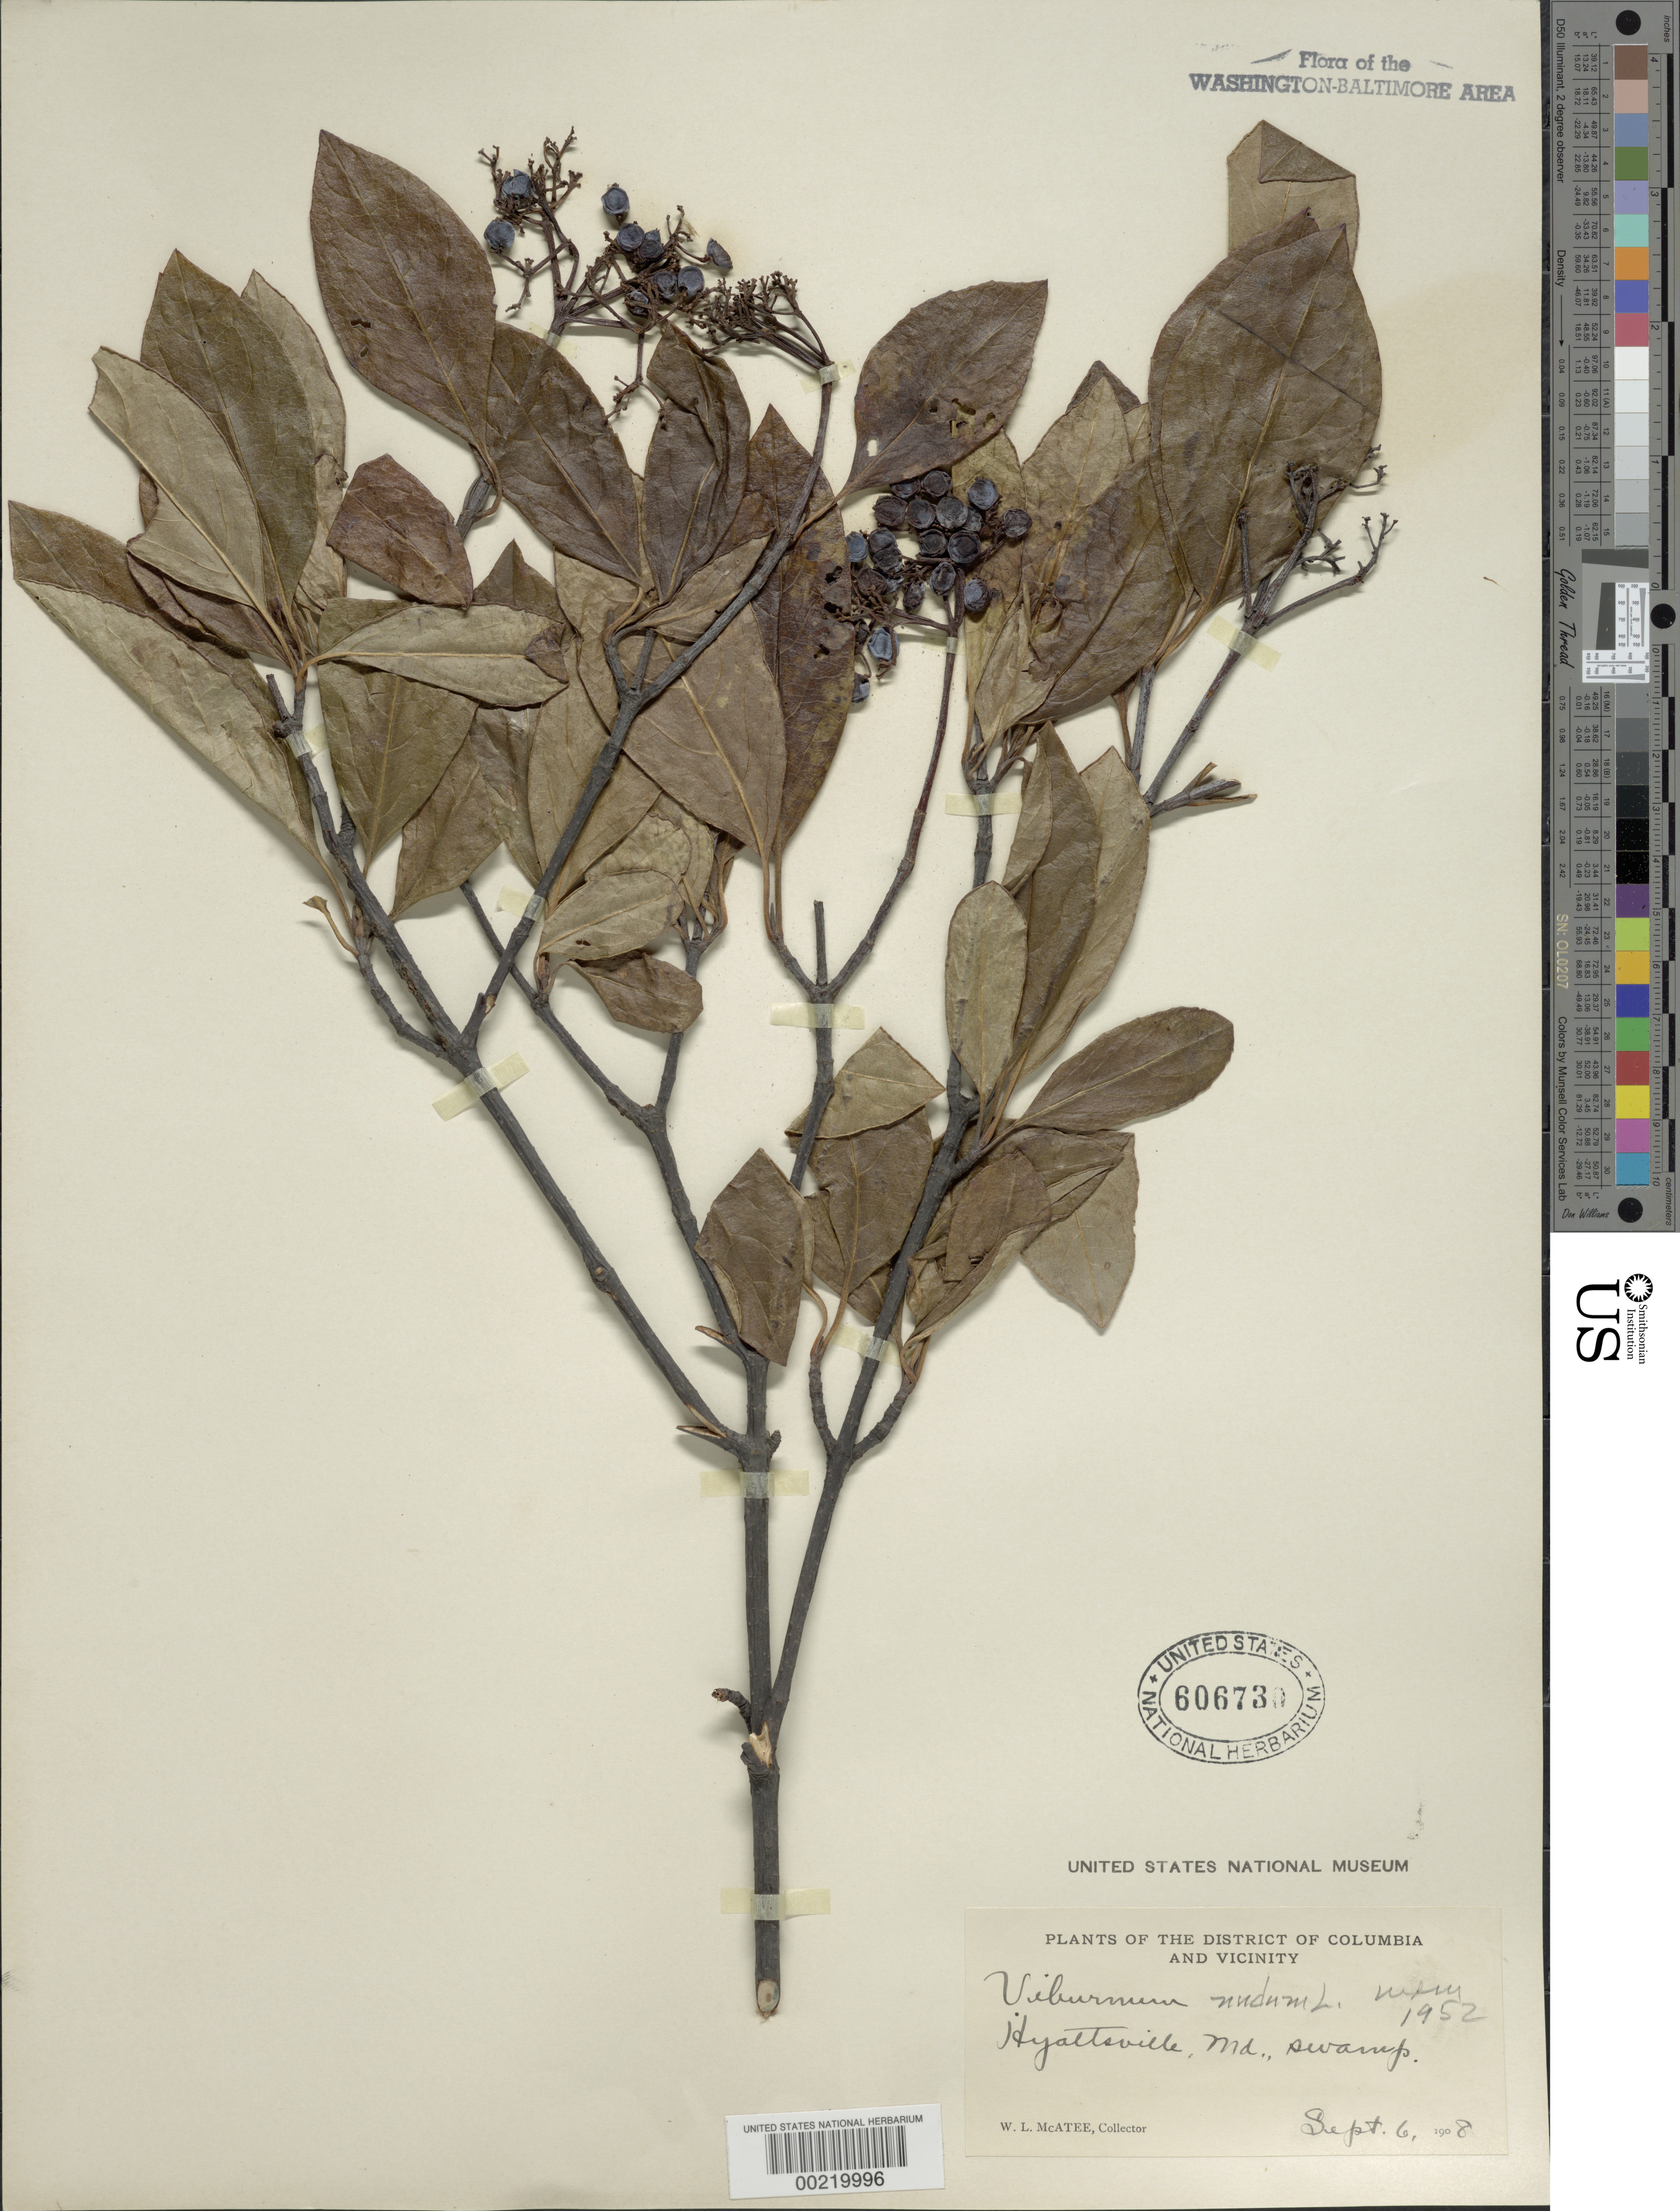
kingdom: Plantae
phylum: Tracheophyta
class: Magnoliopsida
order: Dipsacales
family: Viburnaceae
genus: Viburnum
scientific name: Viburnum nudum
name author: L.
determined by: McAtee, W. L.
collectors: W. McAtee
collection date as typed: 06 Sep 1908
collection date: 1908-09-06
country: United States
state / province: Maryland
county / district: Prince George's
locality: Hyattsville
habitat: Swamp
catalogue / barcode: US 606730